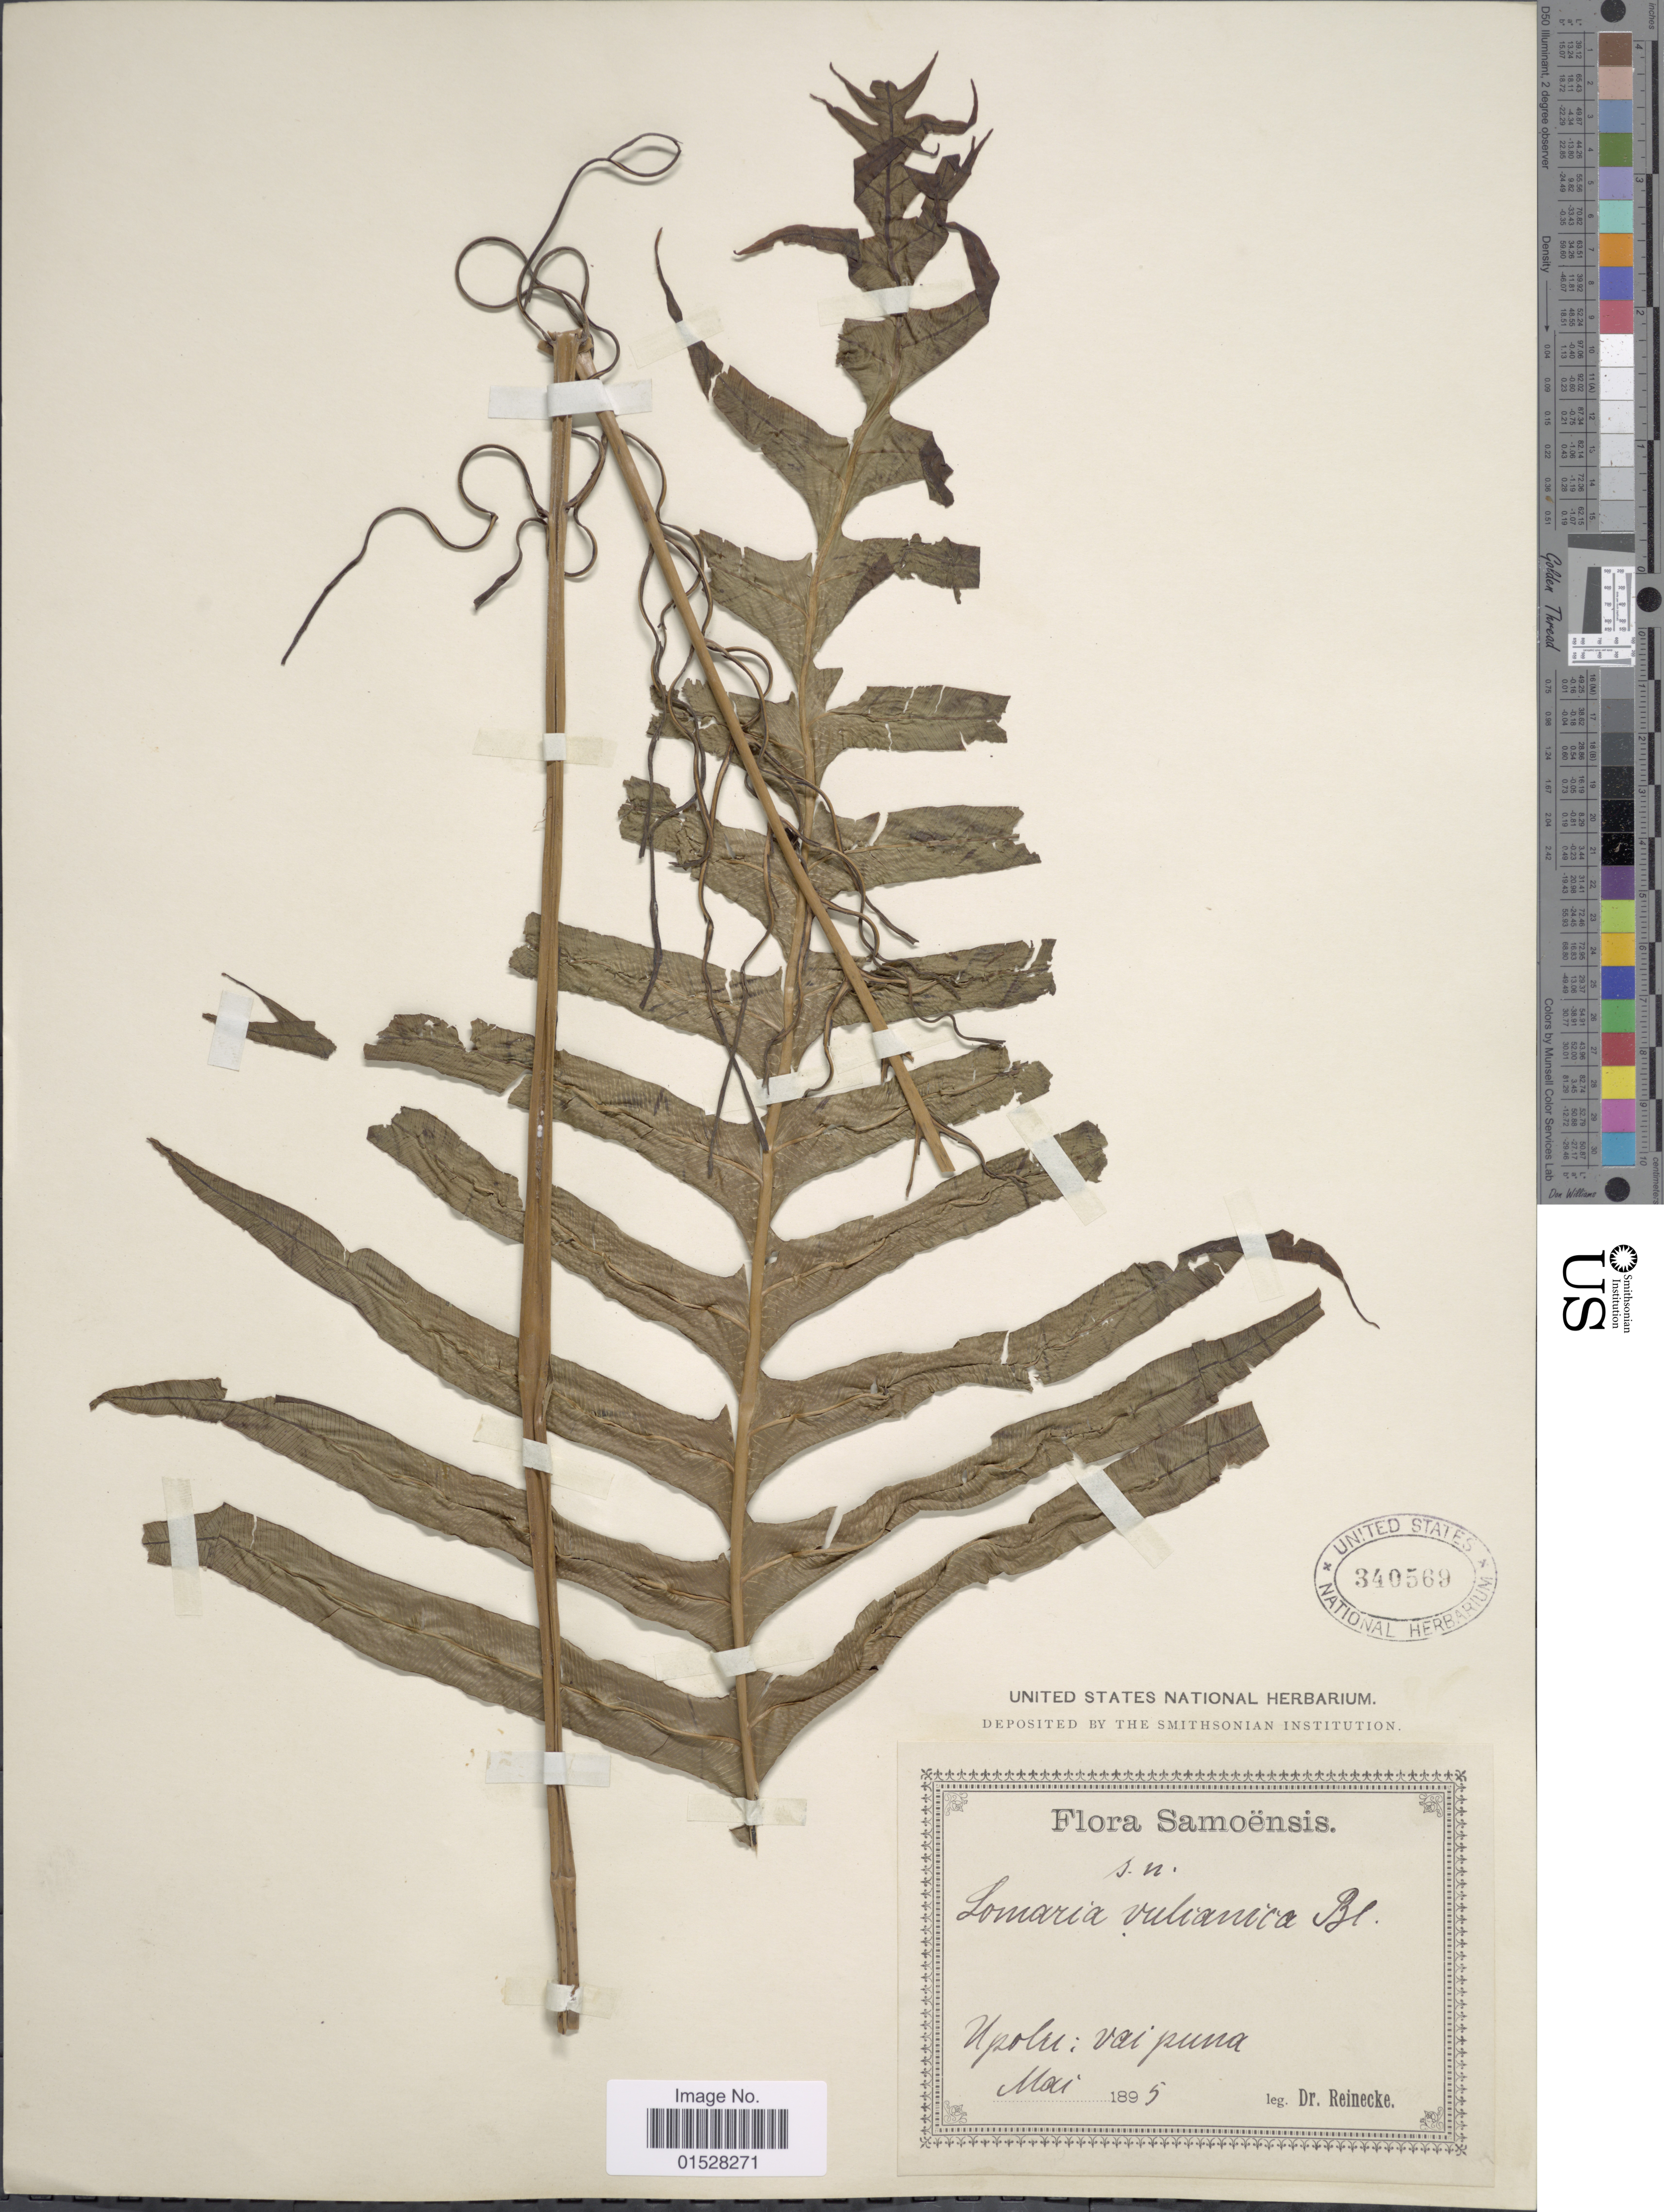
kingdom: Plantae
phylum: Tracheophyta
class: Polypodiopsida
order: Polypodiales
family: Blechnaceae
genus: Blechnum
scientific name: Blechnum vulcanicum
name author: (Blume) Kuhn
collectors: -- Reinecke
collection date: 1895-05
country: Samoa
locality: Upolu: vaipuna.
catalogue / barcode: US 340569